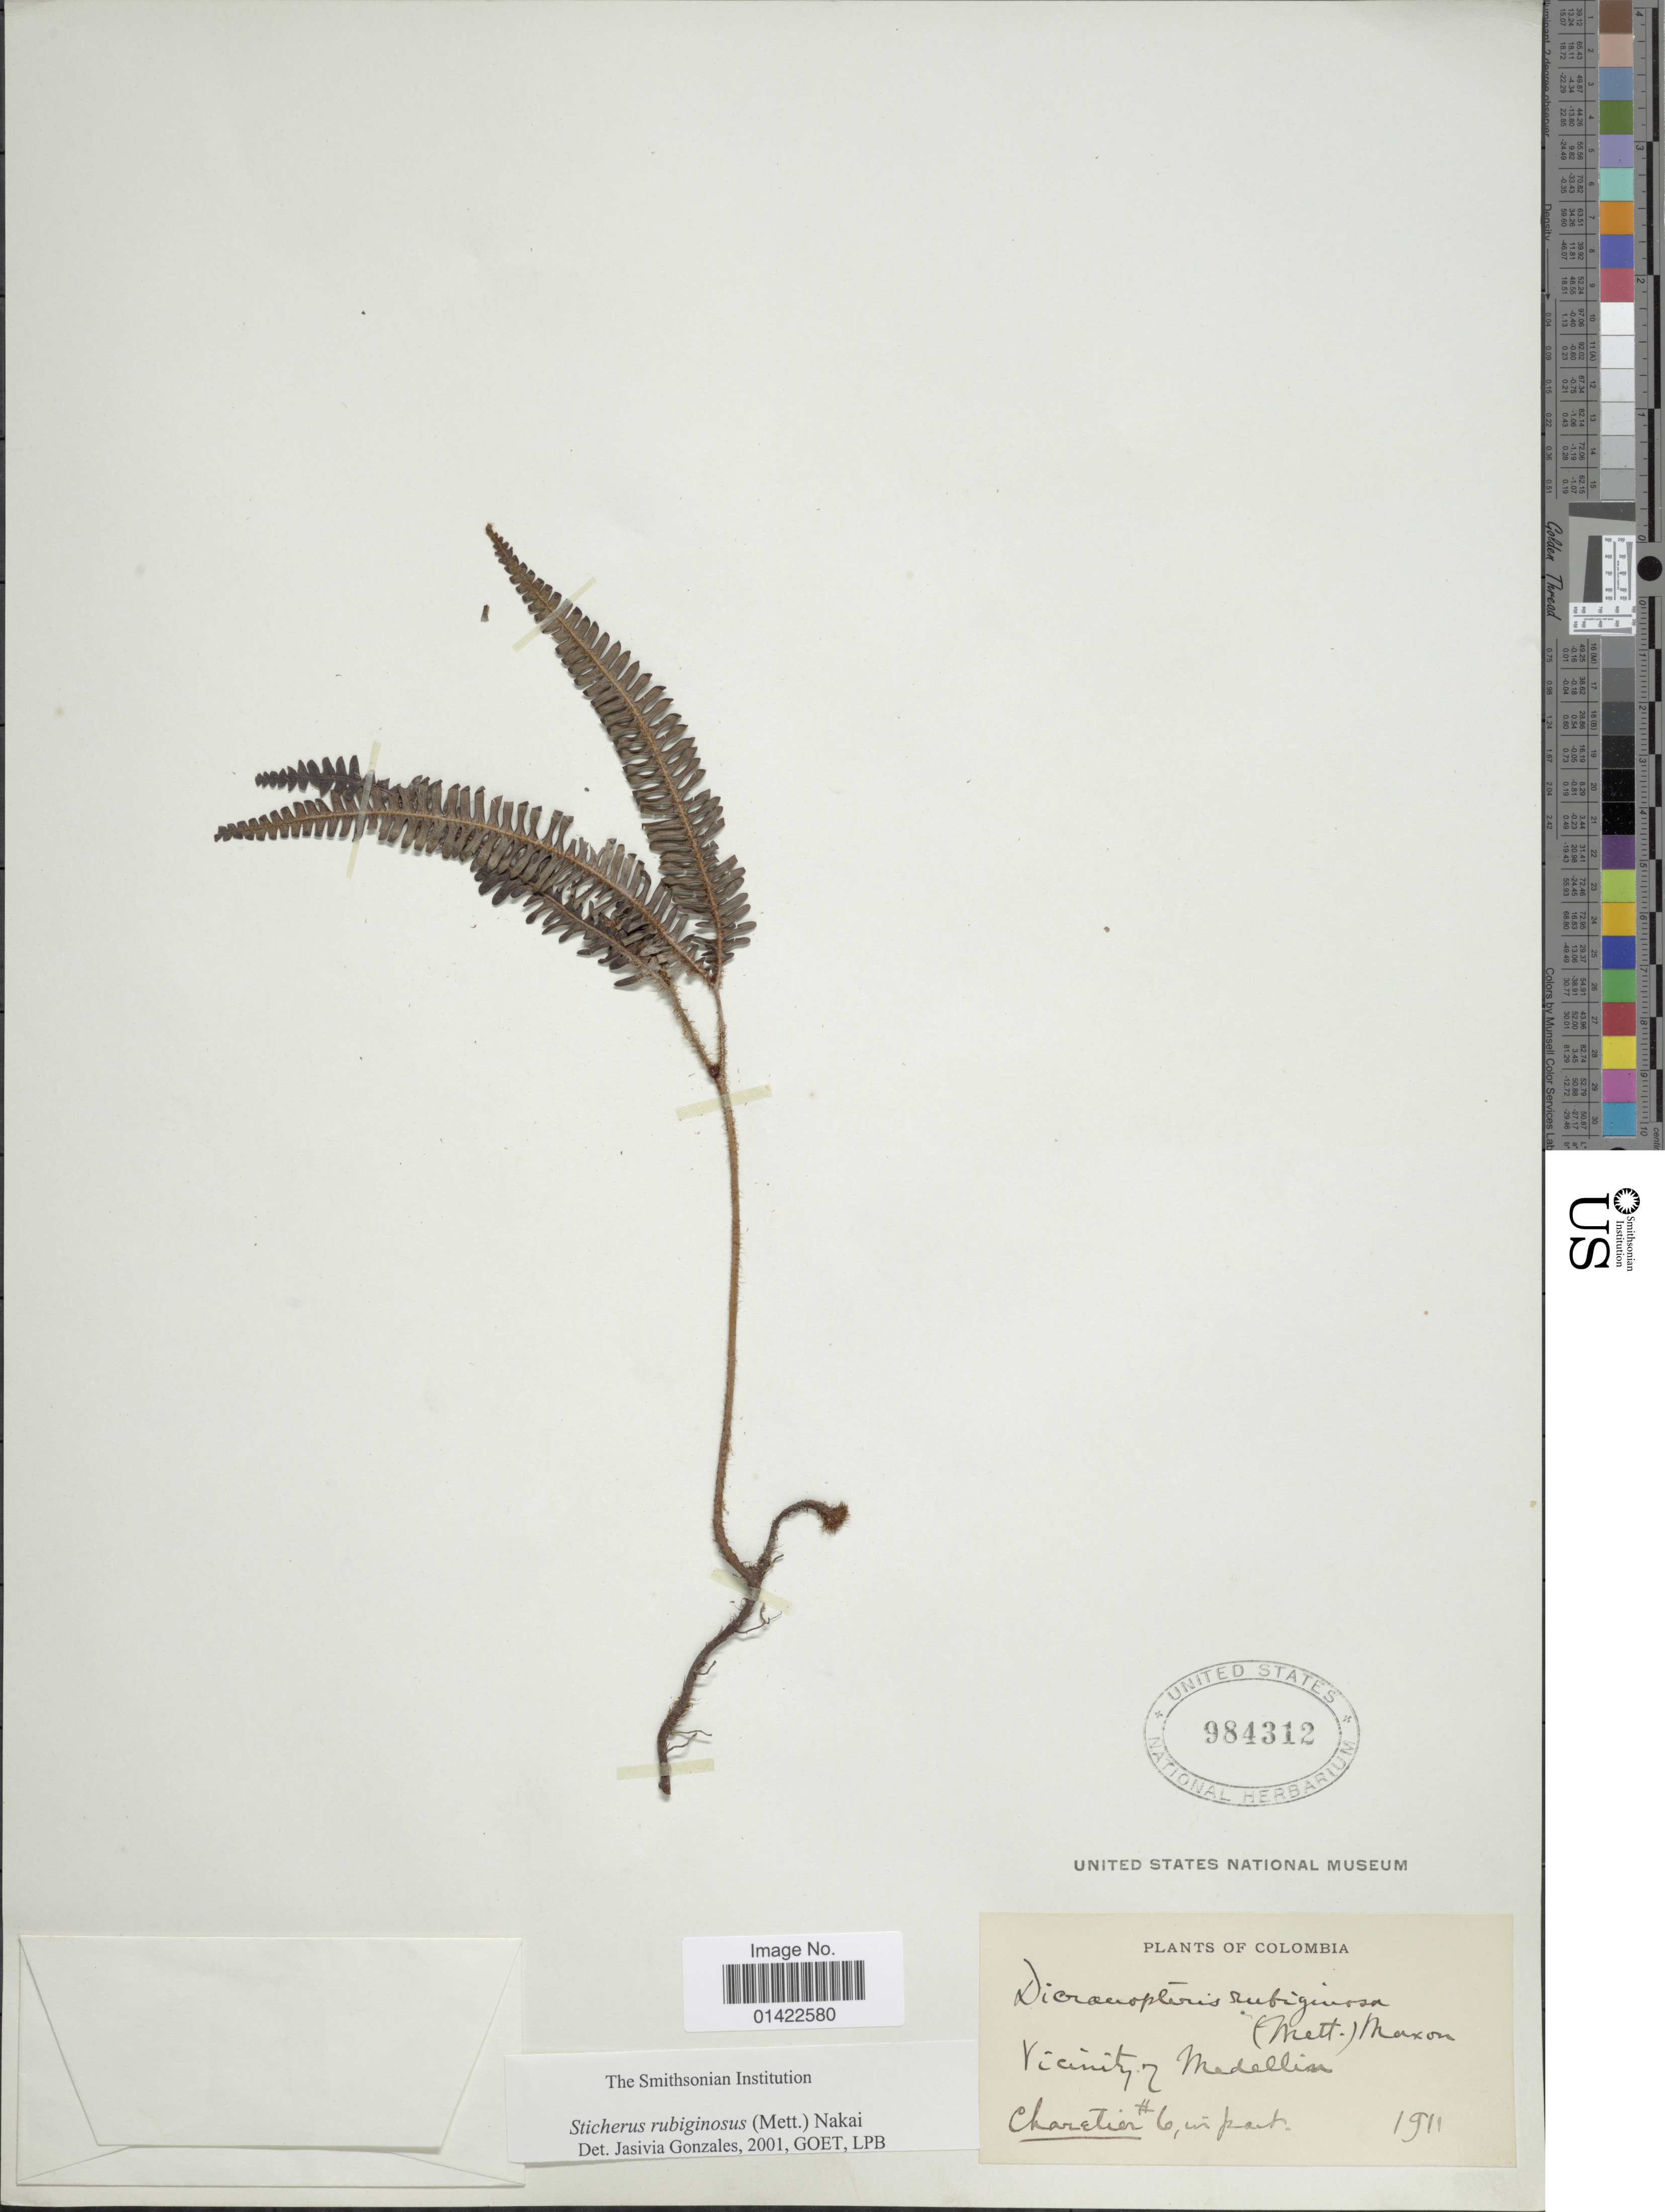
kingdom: Plantae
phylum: Tracheophyta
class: Polypodiopsida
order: Gleicheniales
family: Gleicheniaceae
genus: Sticherus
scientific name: Sticherus rubiginosus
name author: (Mett.) Nakai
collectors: C. Charetier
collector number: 6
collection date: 1911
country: Colombia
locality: Vicinity of Medellin.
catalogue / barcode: US 984312